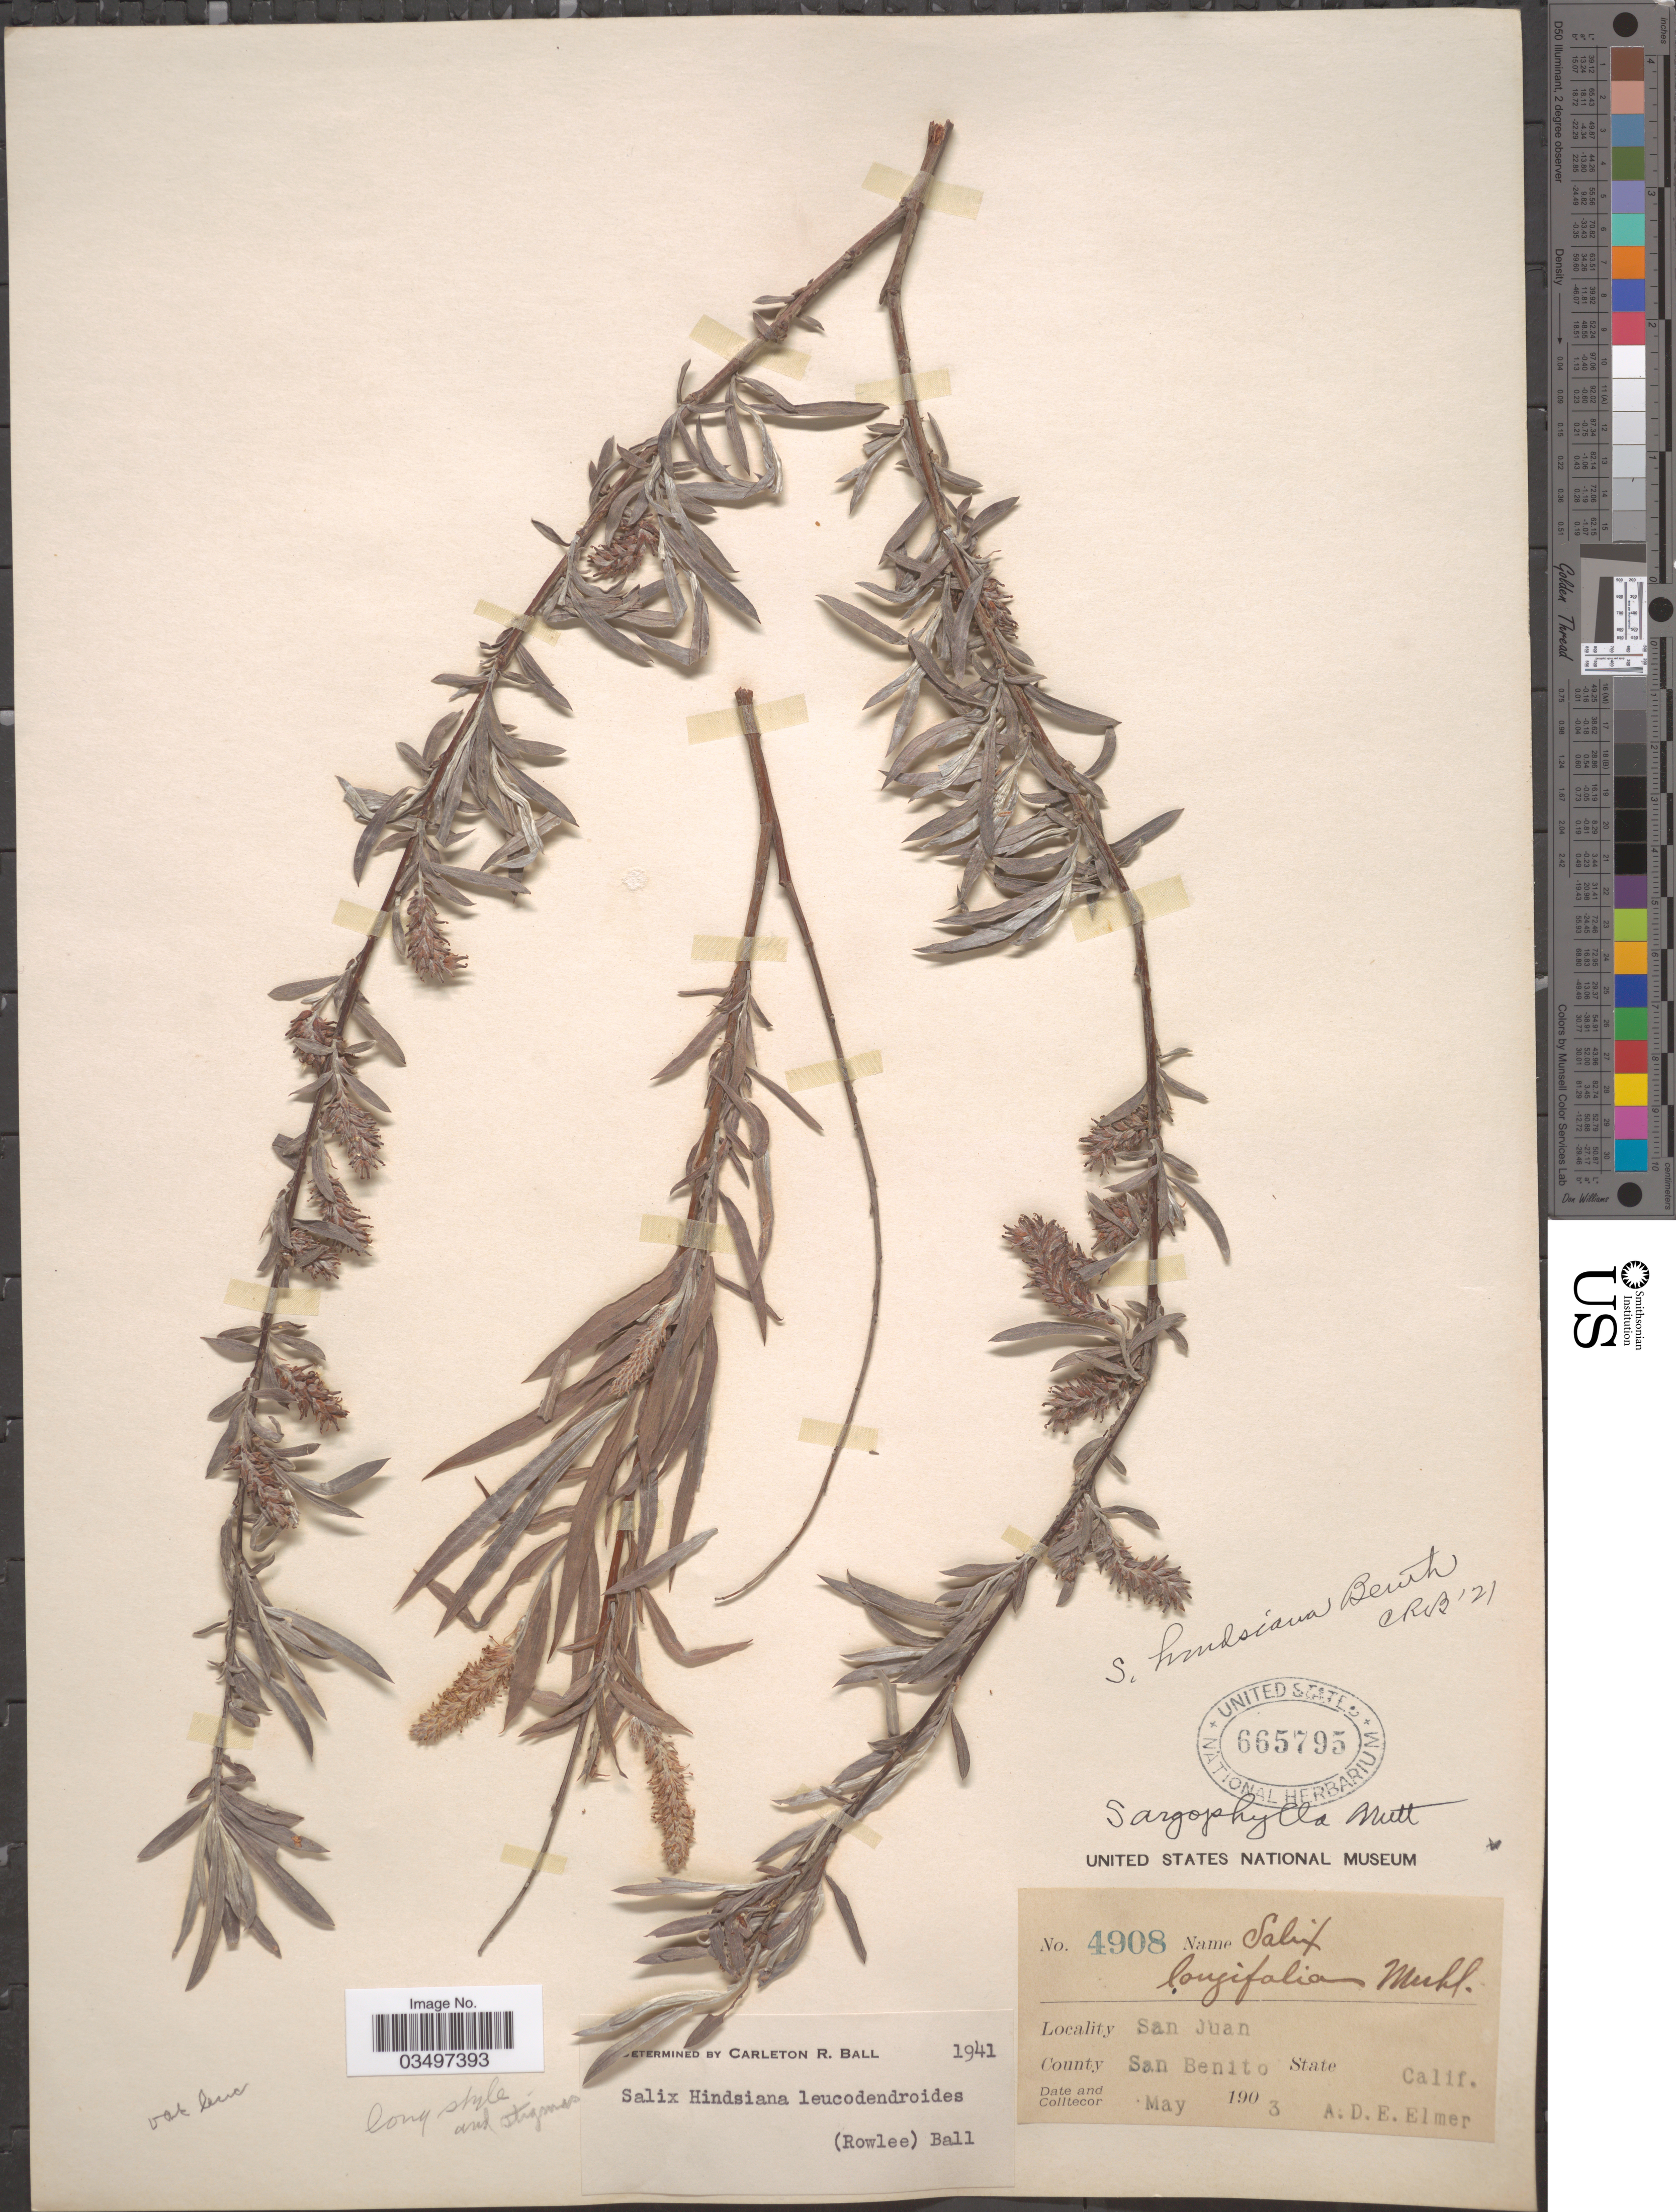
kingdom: Plantae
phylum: Tracheophyta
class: Magnoliopsida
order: Malpighiales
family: Salicaceae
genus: Salix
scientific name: Salix hindsiana var. leucodendroides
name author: (Rowlee) C.R. Ball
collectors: A. D. E. Elmer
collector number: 4908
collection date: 1903-05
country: United States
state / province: California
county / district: San Benito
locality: San Juan. County San Benito.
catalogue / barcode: US 665795